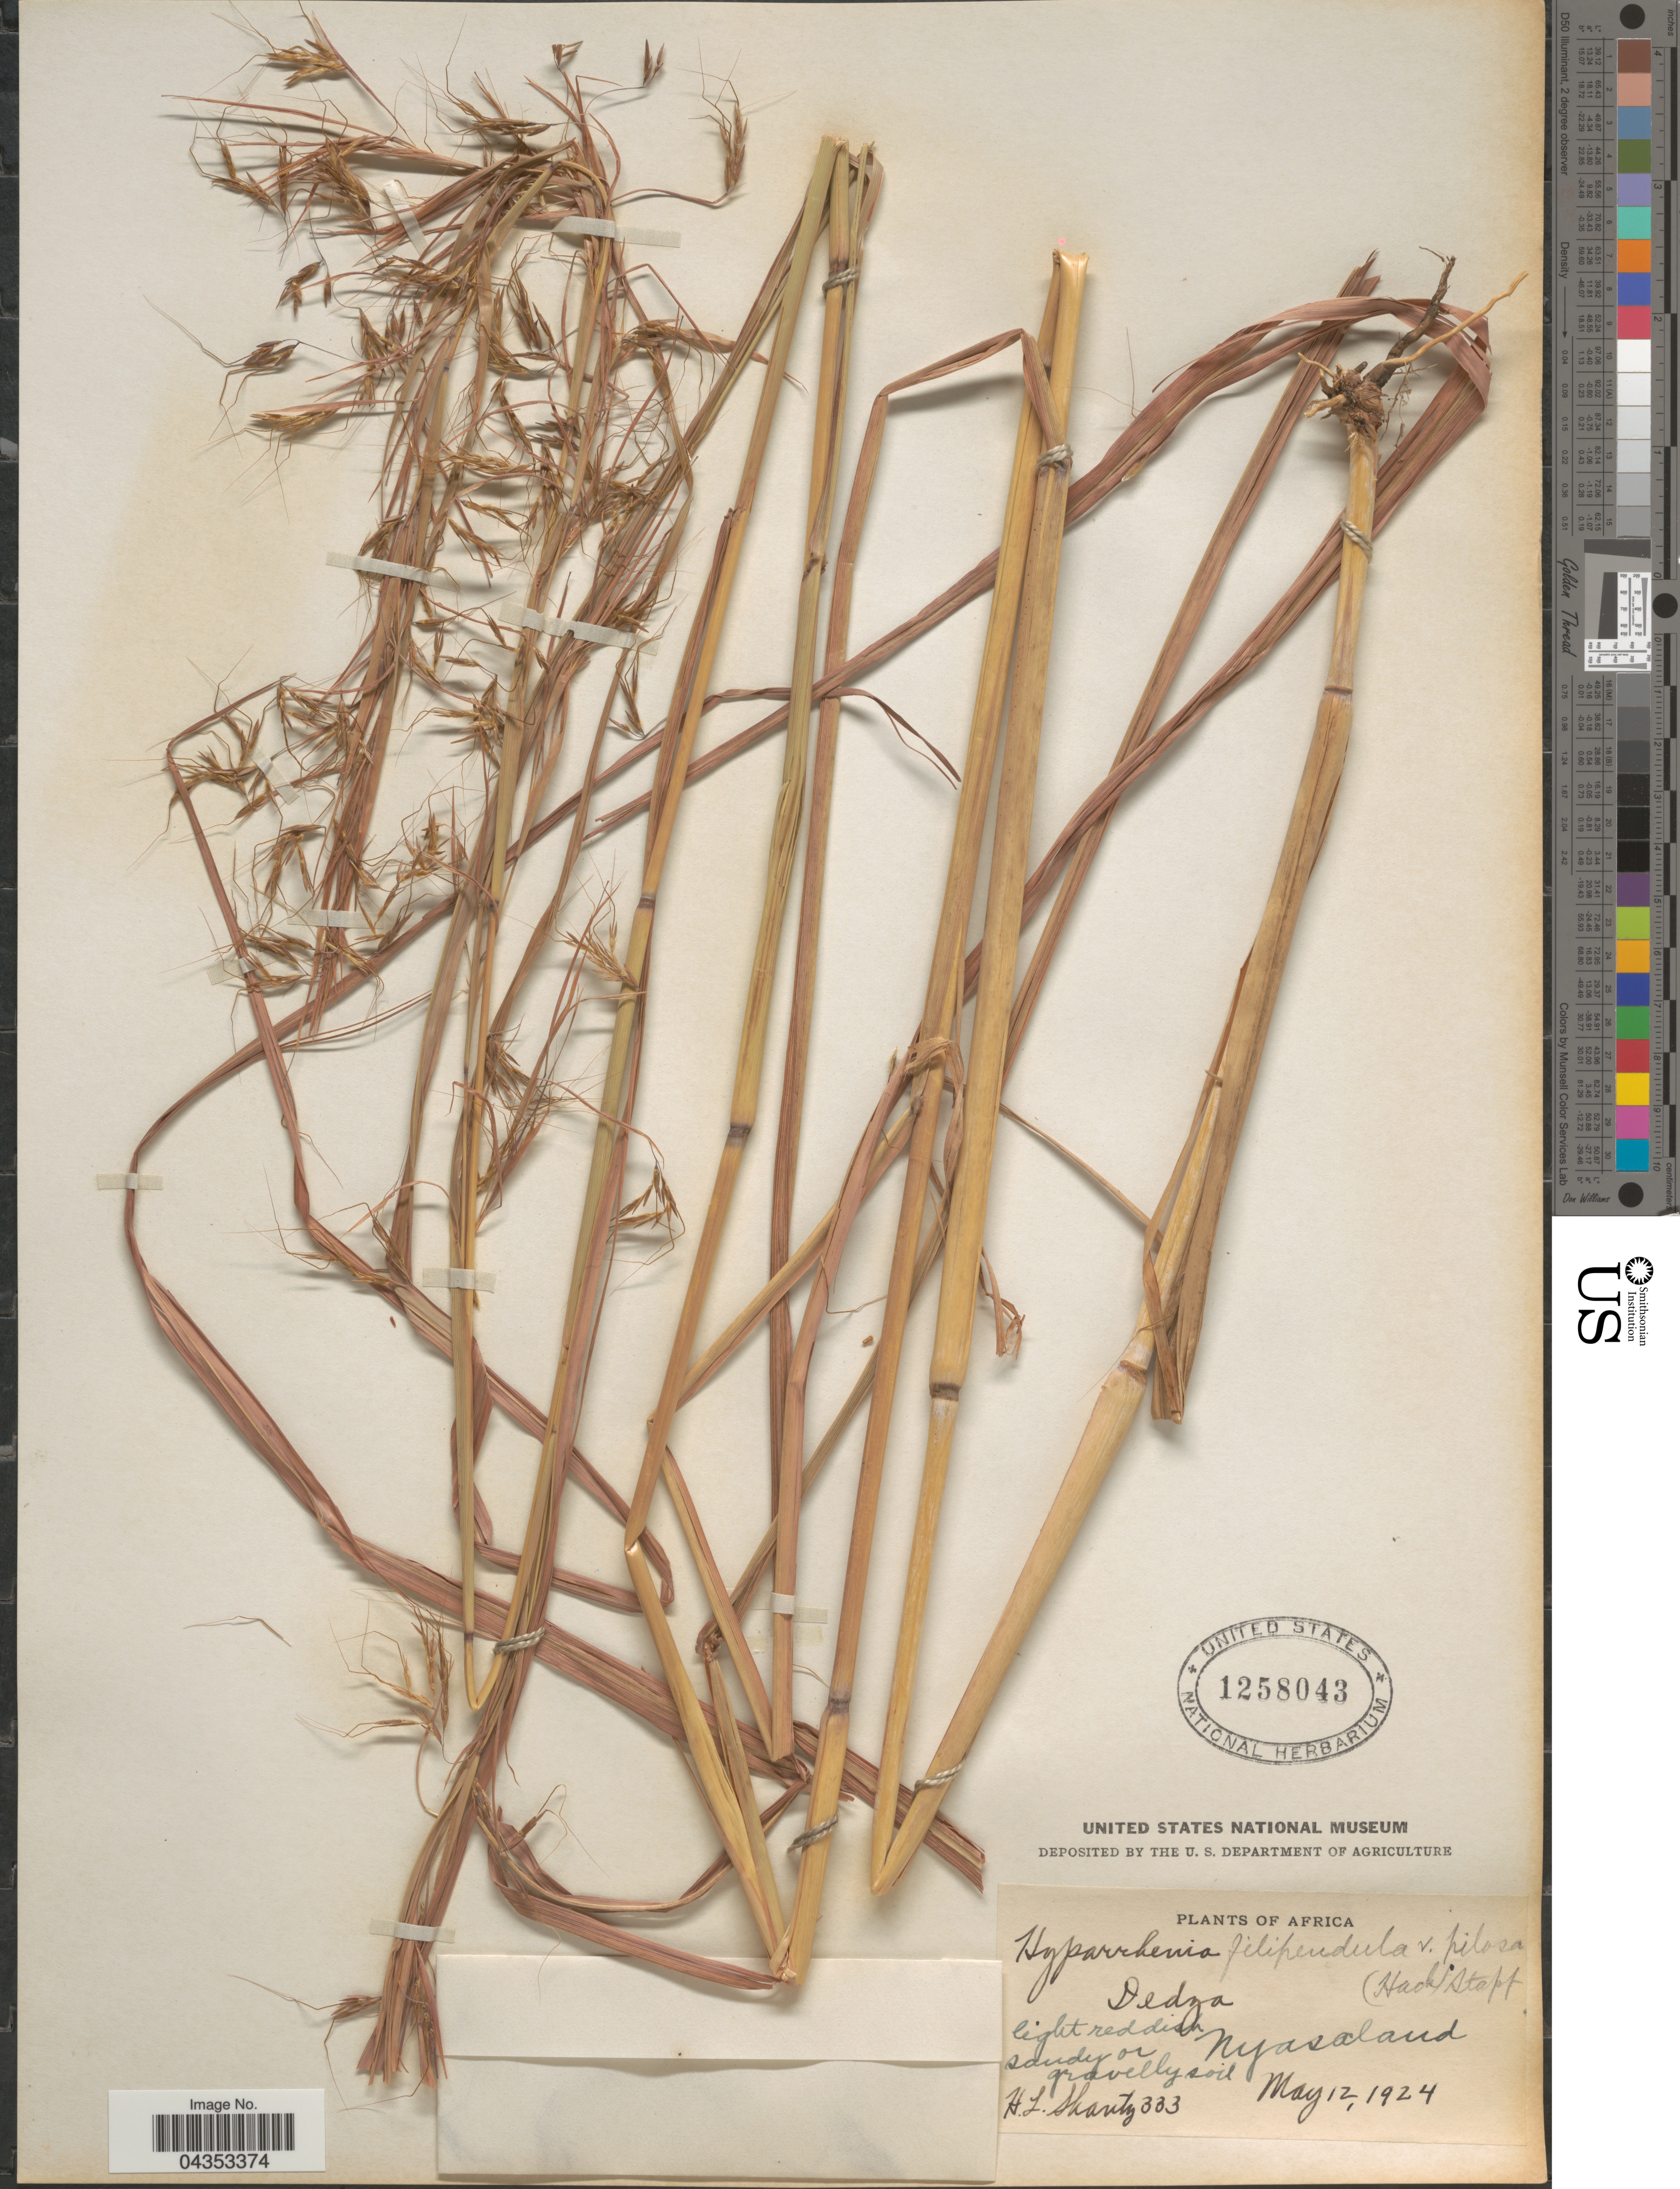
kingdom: Plantae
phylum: Tracheophyta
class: Liliopsida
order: Poales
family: Poaceae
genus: Hyparrhenia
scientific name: Hyparrhenia filipendula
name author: (Hochr.) Stapf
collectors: H. Shantz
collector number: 333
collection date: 1924-05-12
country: Malawi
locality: Dedza. Nyasaland.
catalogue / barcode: US 1258043